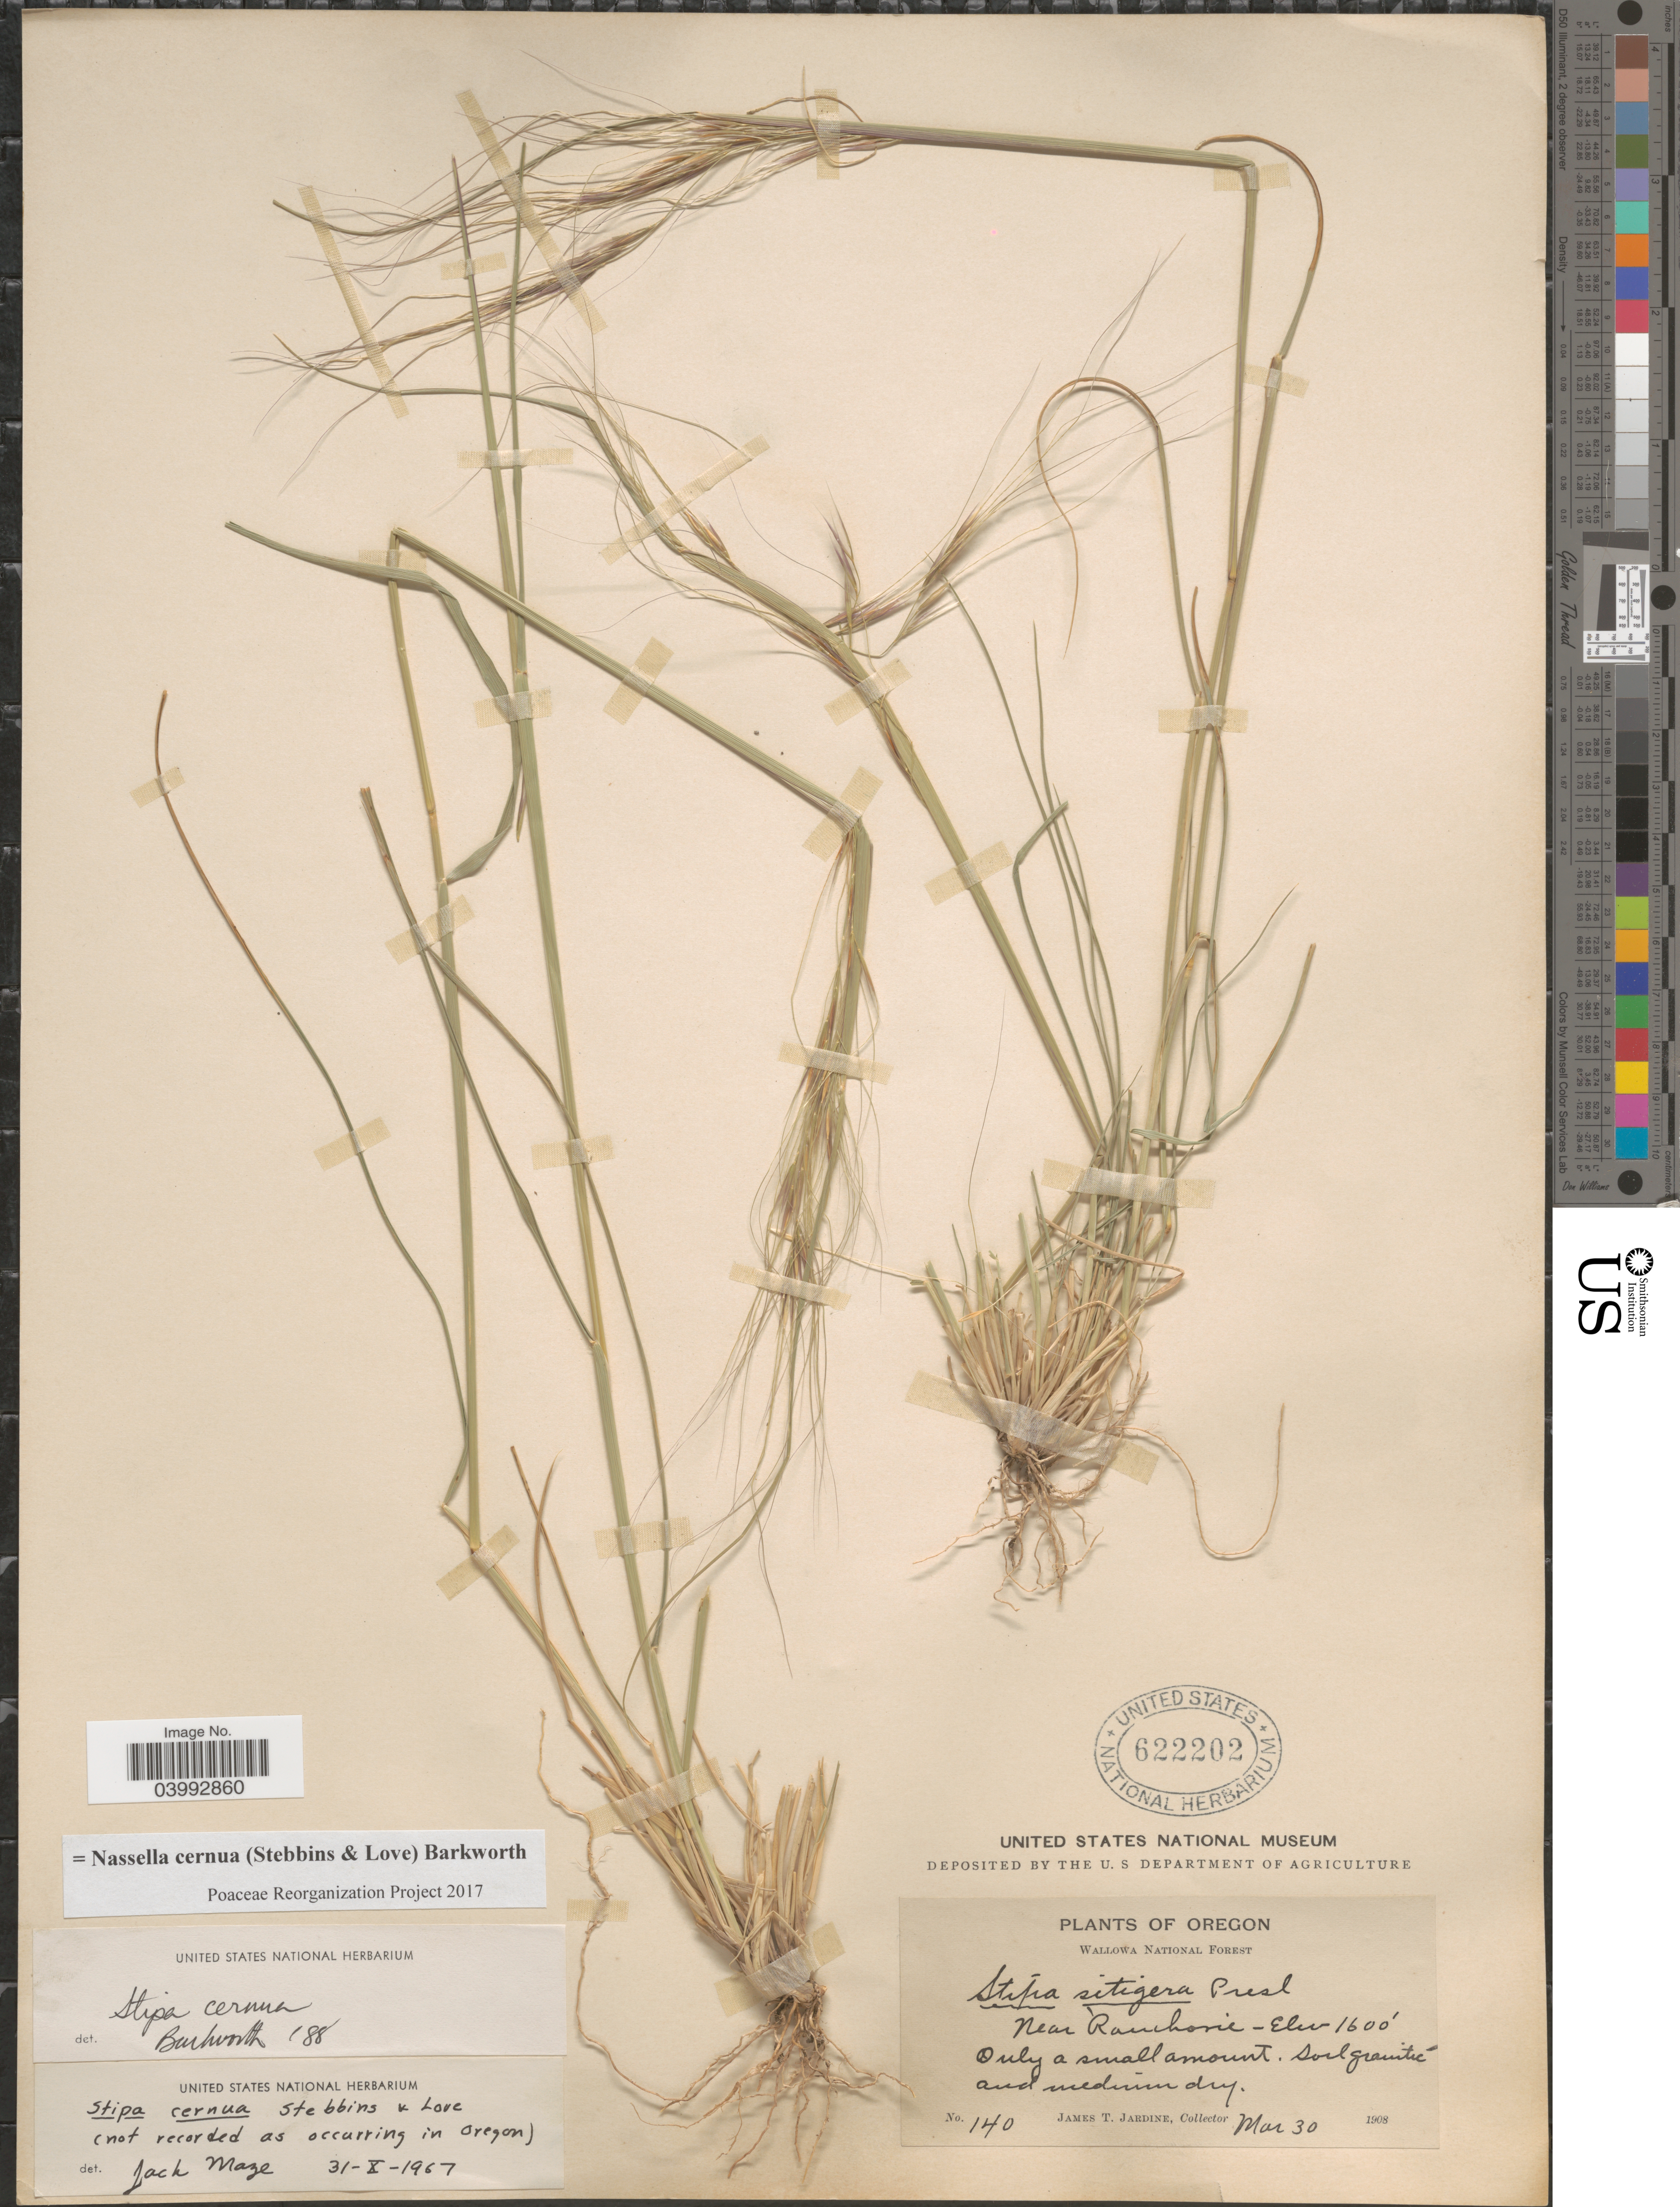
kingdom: Plantae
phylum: Tracheophyta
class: Liliopsida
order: Poales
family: Poaceae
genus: Nassella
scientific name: Nassella cernua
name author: (Stebbins & Love) Barkworth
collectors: J. T. Jardine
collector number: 140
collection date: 1908-03-30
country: United States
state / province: Oregon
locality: Wallowa National Forest. Near Ranchoria. Only a small amount. Soil granitic- and medium dry.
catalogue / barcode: US 622202